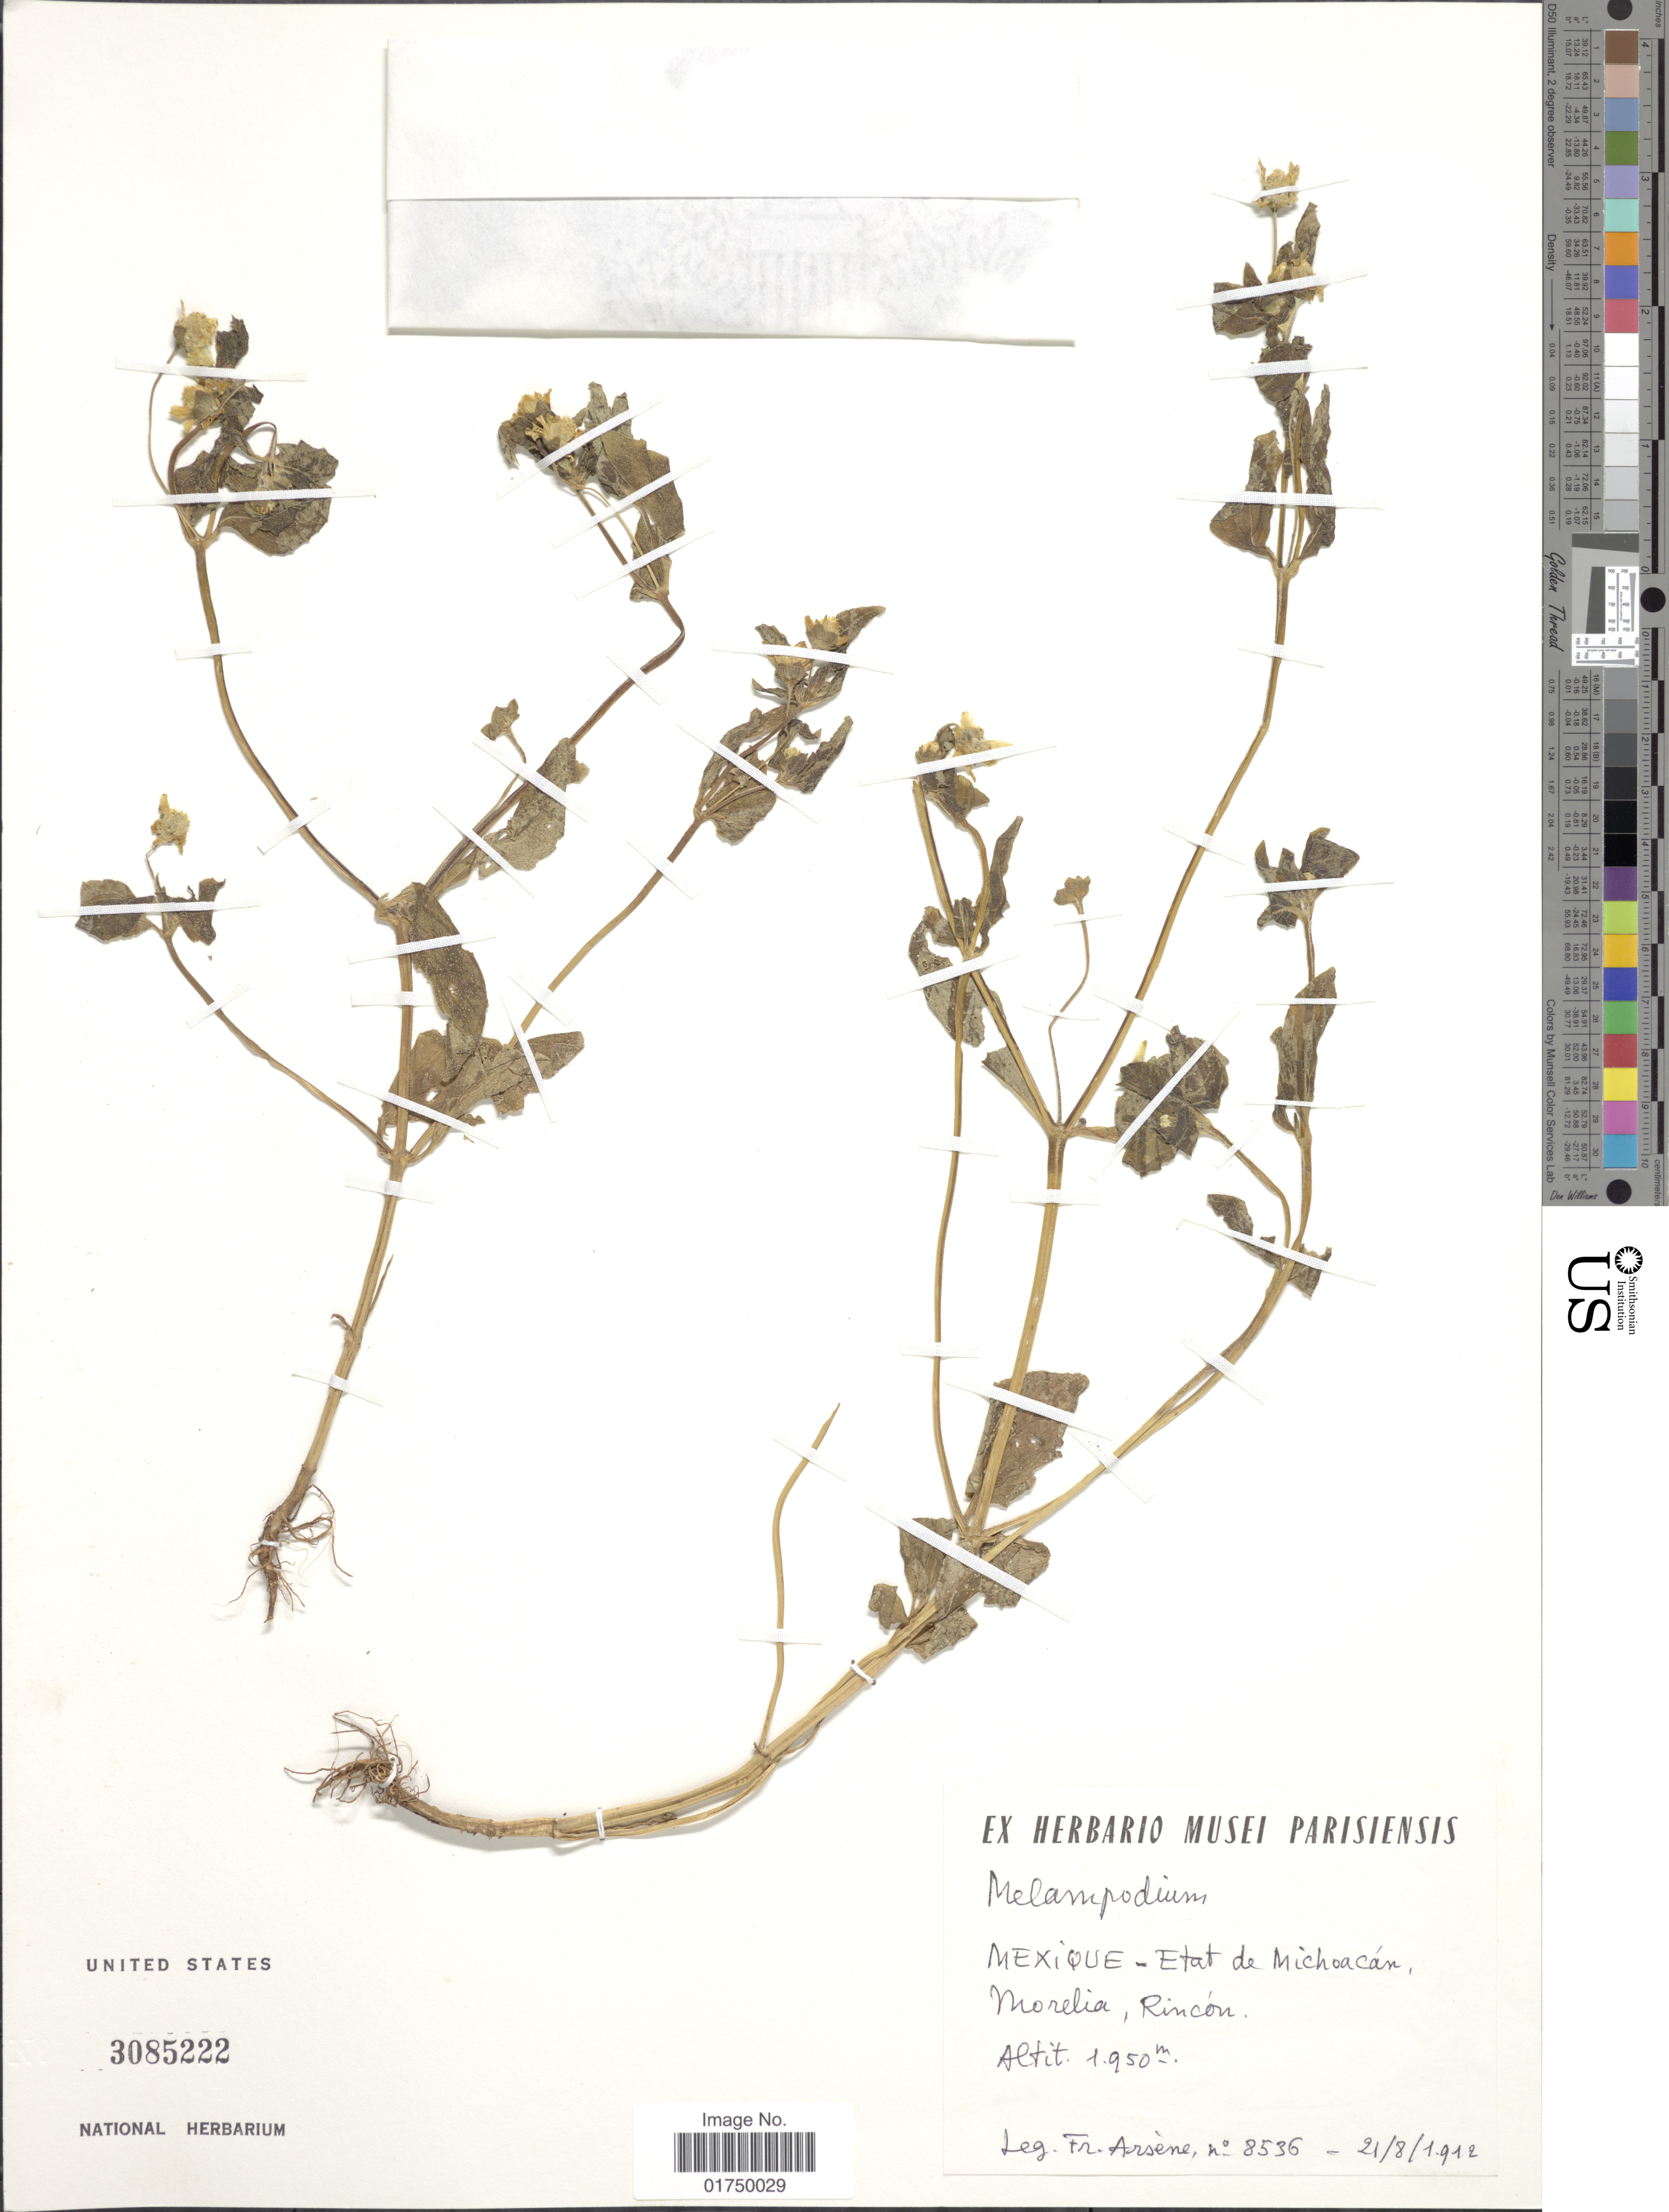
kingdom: Plantae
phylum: Tracheophyta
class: Magnoliopsida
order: Asterales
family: Asteraceae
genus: Melampodium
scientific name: Melampodium sp.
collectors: F. Arsène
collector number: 8536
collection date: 1912-08-21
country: Mexico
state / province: Michoacán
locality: Mexique - Etat de Michoacán, Morelia, Rincón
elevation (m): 1950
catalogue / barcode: US 3085222